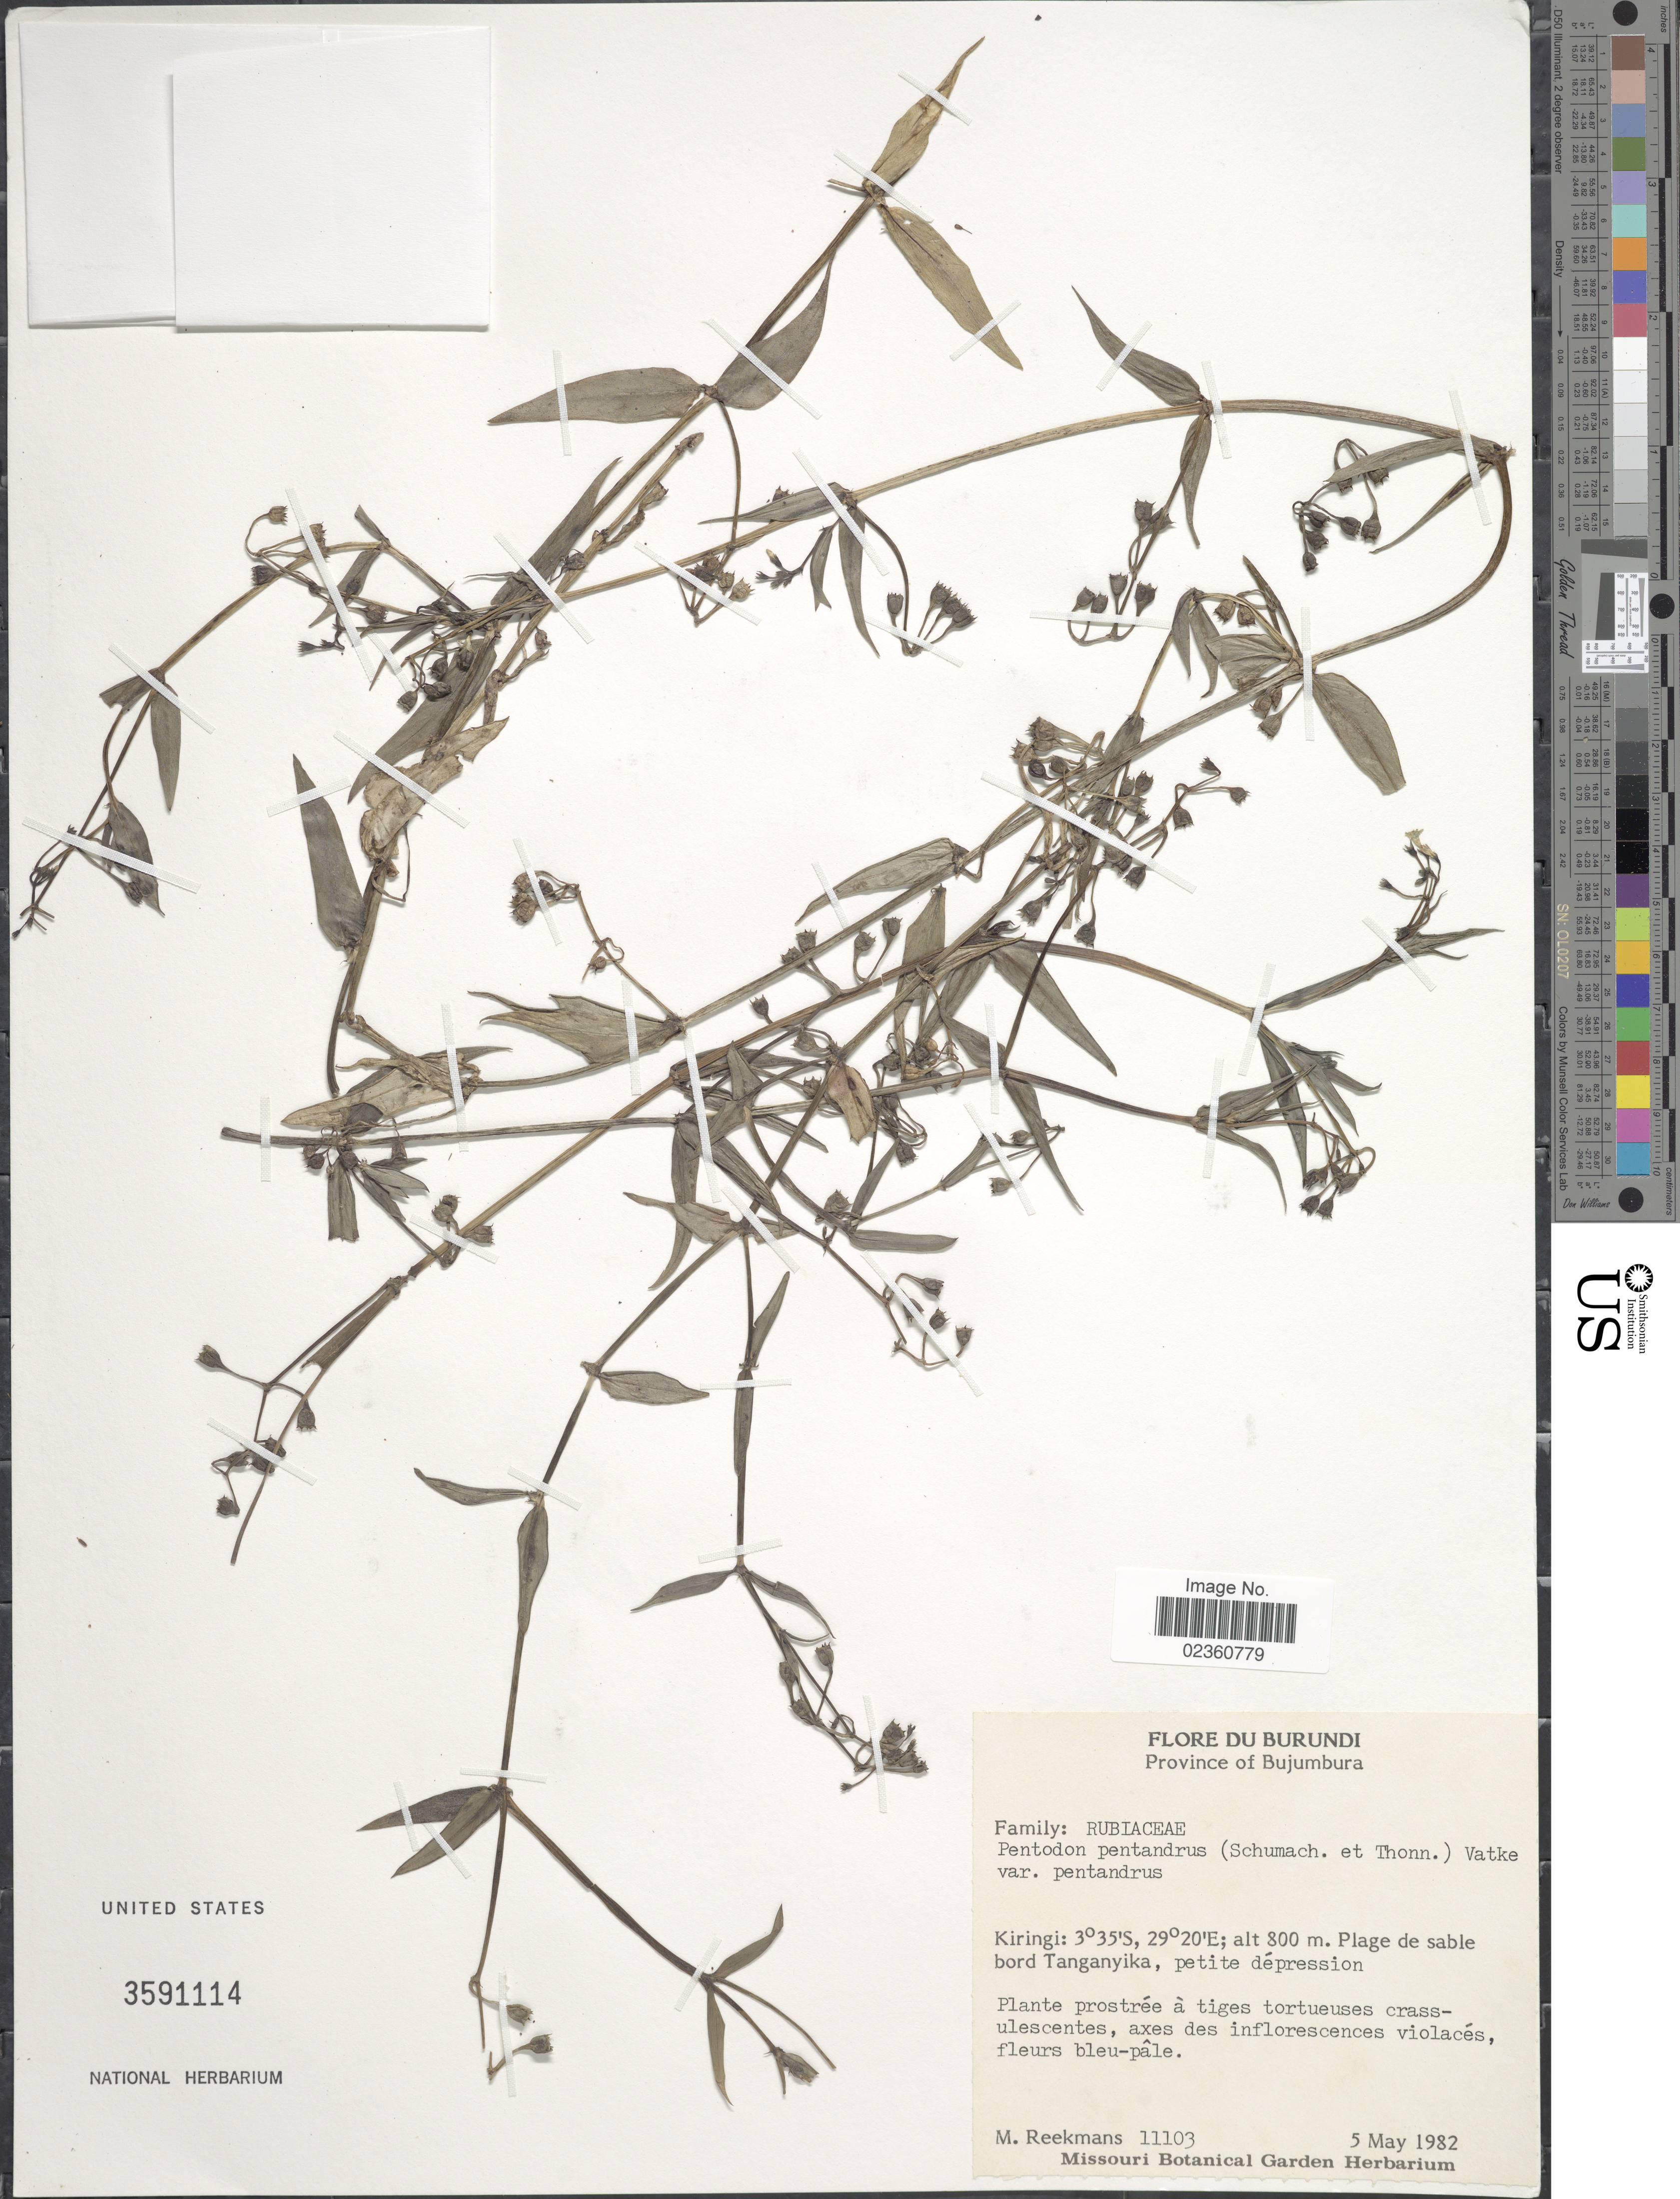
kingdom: Plantae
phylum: Tracheophyta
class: Magnoliopsida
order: Gentianales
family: Rubiaceae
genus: Pentodon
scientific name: Pentodon pentandrus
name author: (Schumach. & Thonn.) Vatke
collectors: M. Reekmans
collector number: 11103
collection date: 1982-05-05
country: Burundi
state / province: Bujumura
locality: Kiringi. Plage de sable bord Tanganyika, petite dépression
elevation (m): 800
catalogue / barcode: US 3591114